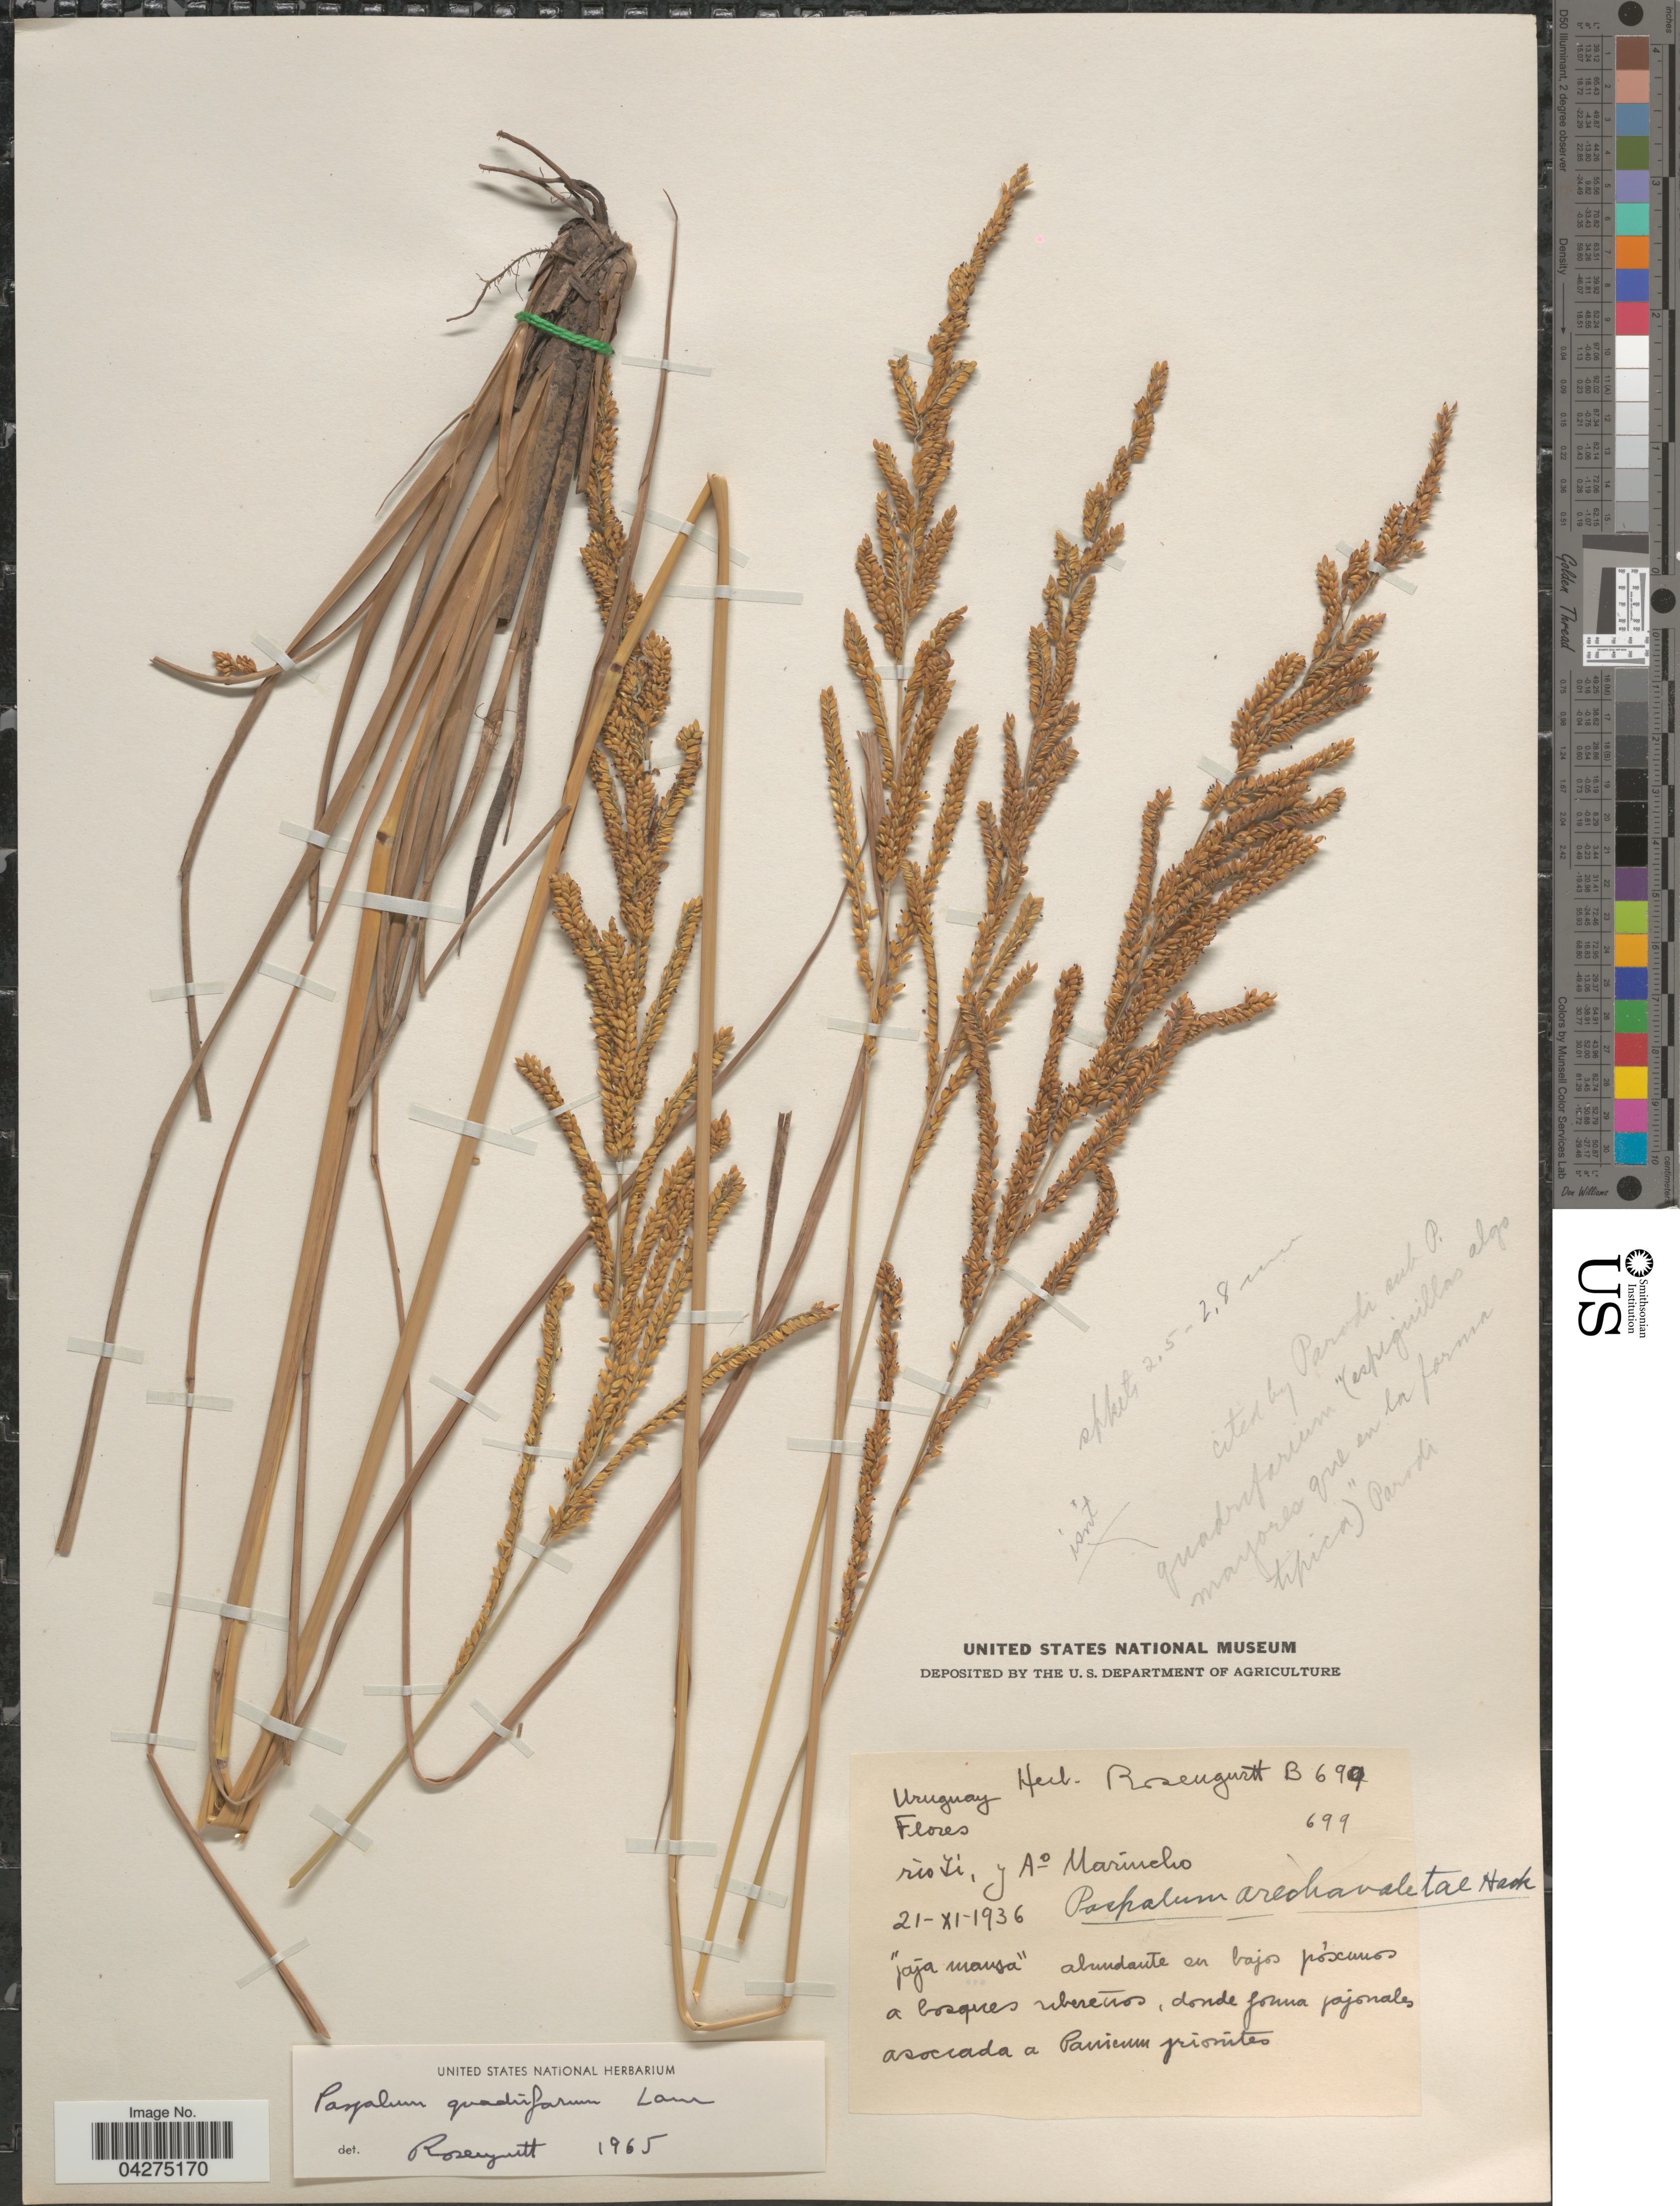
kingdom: Plantae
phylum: Tracheophyta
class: Liliopsida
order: Poales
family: Poaceae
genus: Paspalum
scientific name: Paspalum quadrifarium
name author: Lam.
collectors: ex herb. Rosengurtt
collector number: B690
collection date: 1936-11-21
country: Uruguay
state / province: Flores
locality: Rio Yí, y A° Marincho.